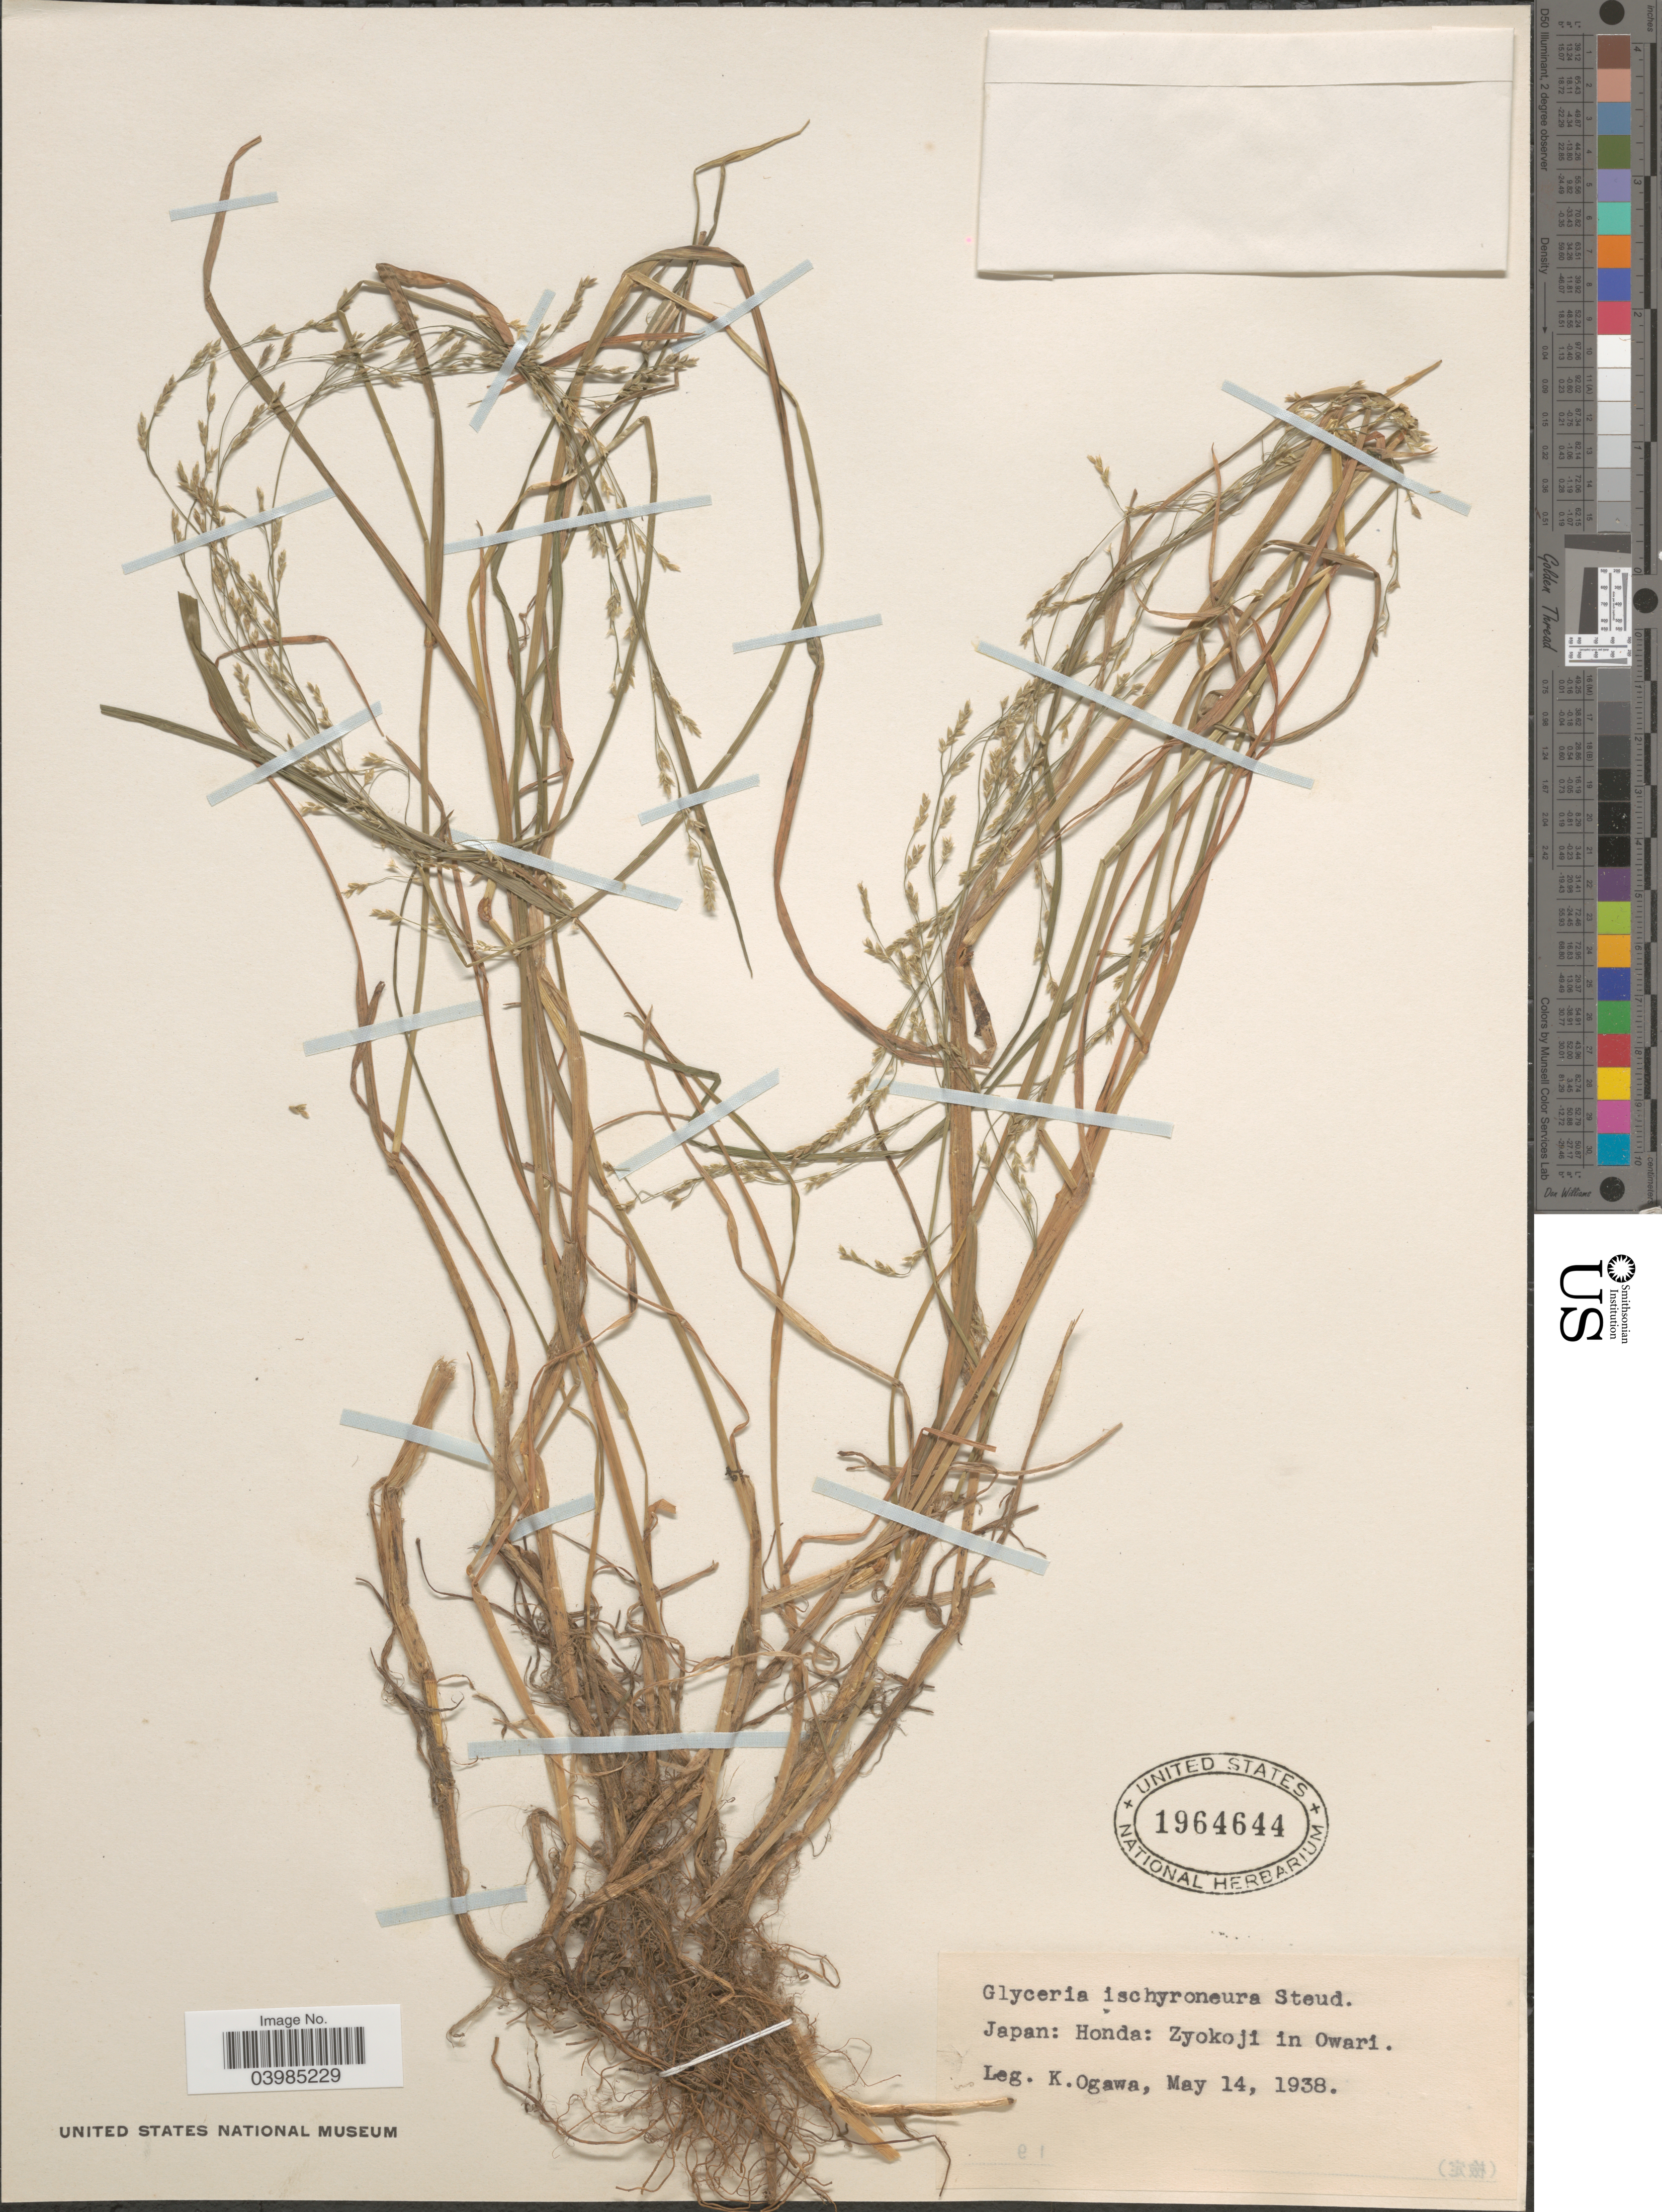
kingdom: Plantae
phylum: Tracheophyta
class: Liliopsida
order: Poales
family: Poaceae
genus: Glyceria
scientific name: Glyceria ischyroneura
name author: Steud.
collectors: K. Ogawa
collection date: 1938-05-14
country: Japan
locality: Hondo: Zyokoji in Owari.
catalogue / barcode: US 1964644